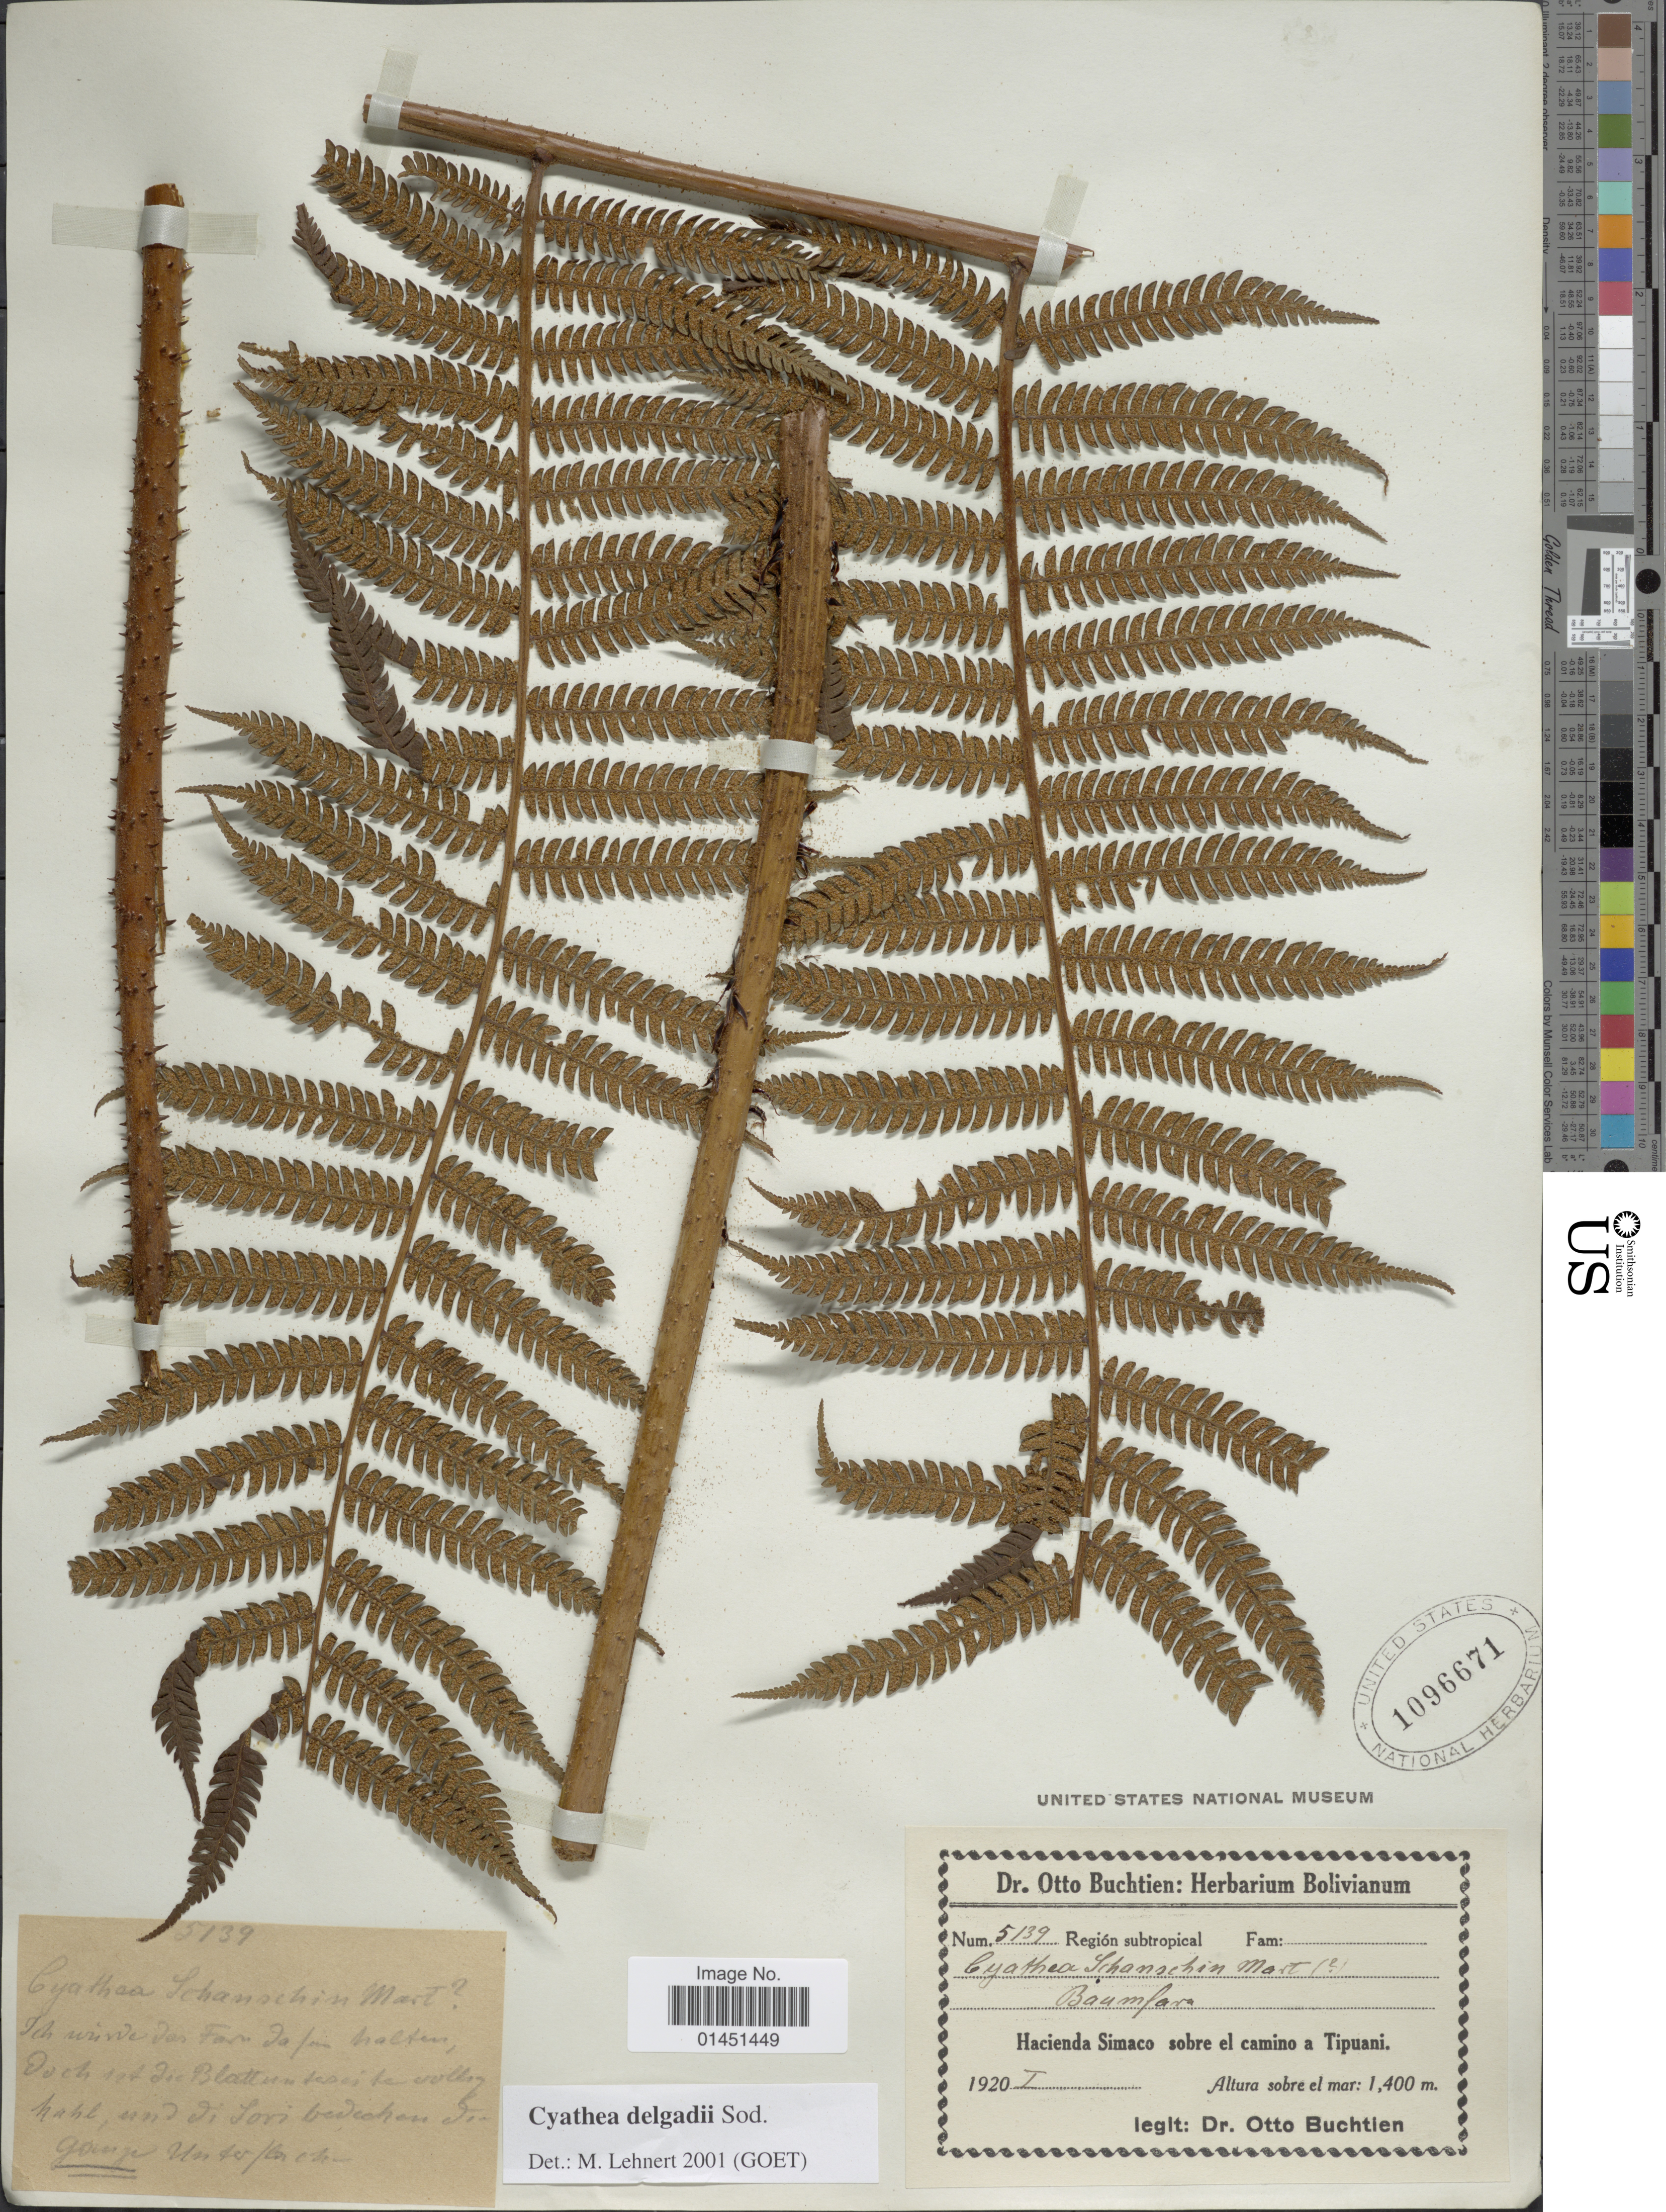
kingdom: Plantae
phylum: Tracheophyta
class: Polypodiopsida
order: Cyatheales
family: Cyatheaceae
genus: Cyathea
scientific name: Cyathea delgadii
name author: Pohl ex Sternb.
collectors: O. Buchtien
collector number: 5139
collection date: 1920-01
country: Bolivia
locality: Hacienda Simaco sobre el camino a Tipuani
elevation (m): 1400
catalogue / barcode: US 1096671